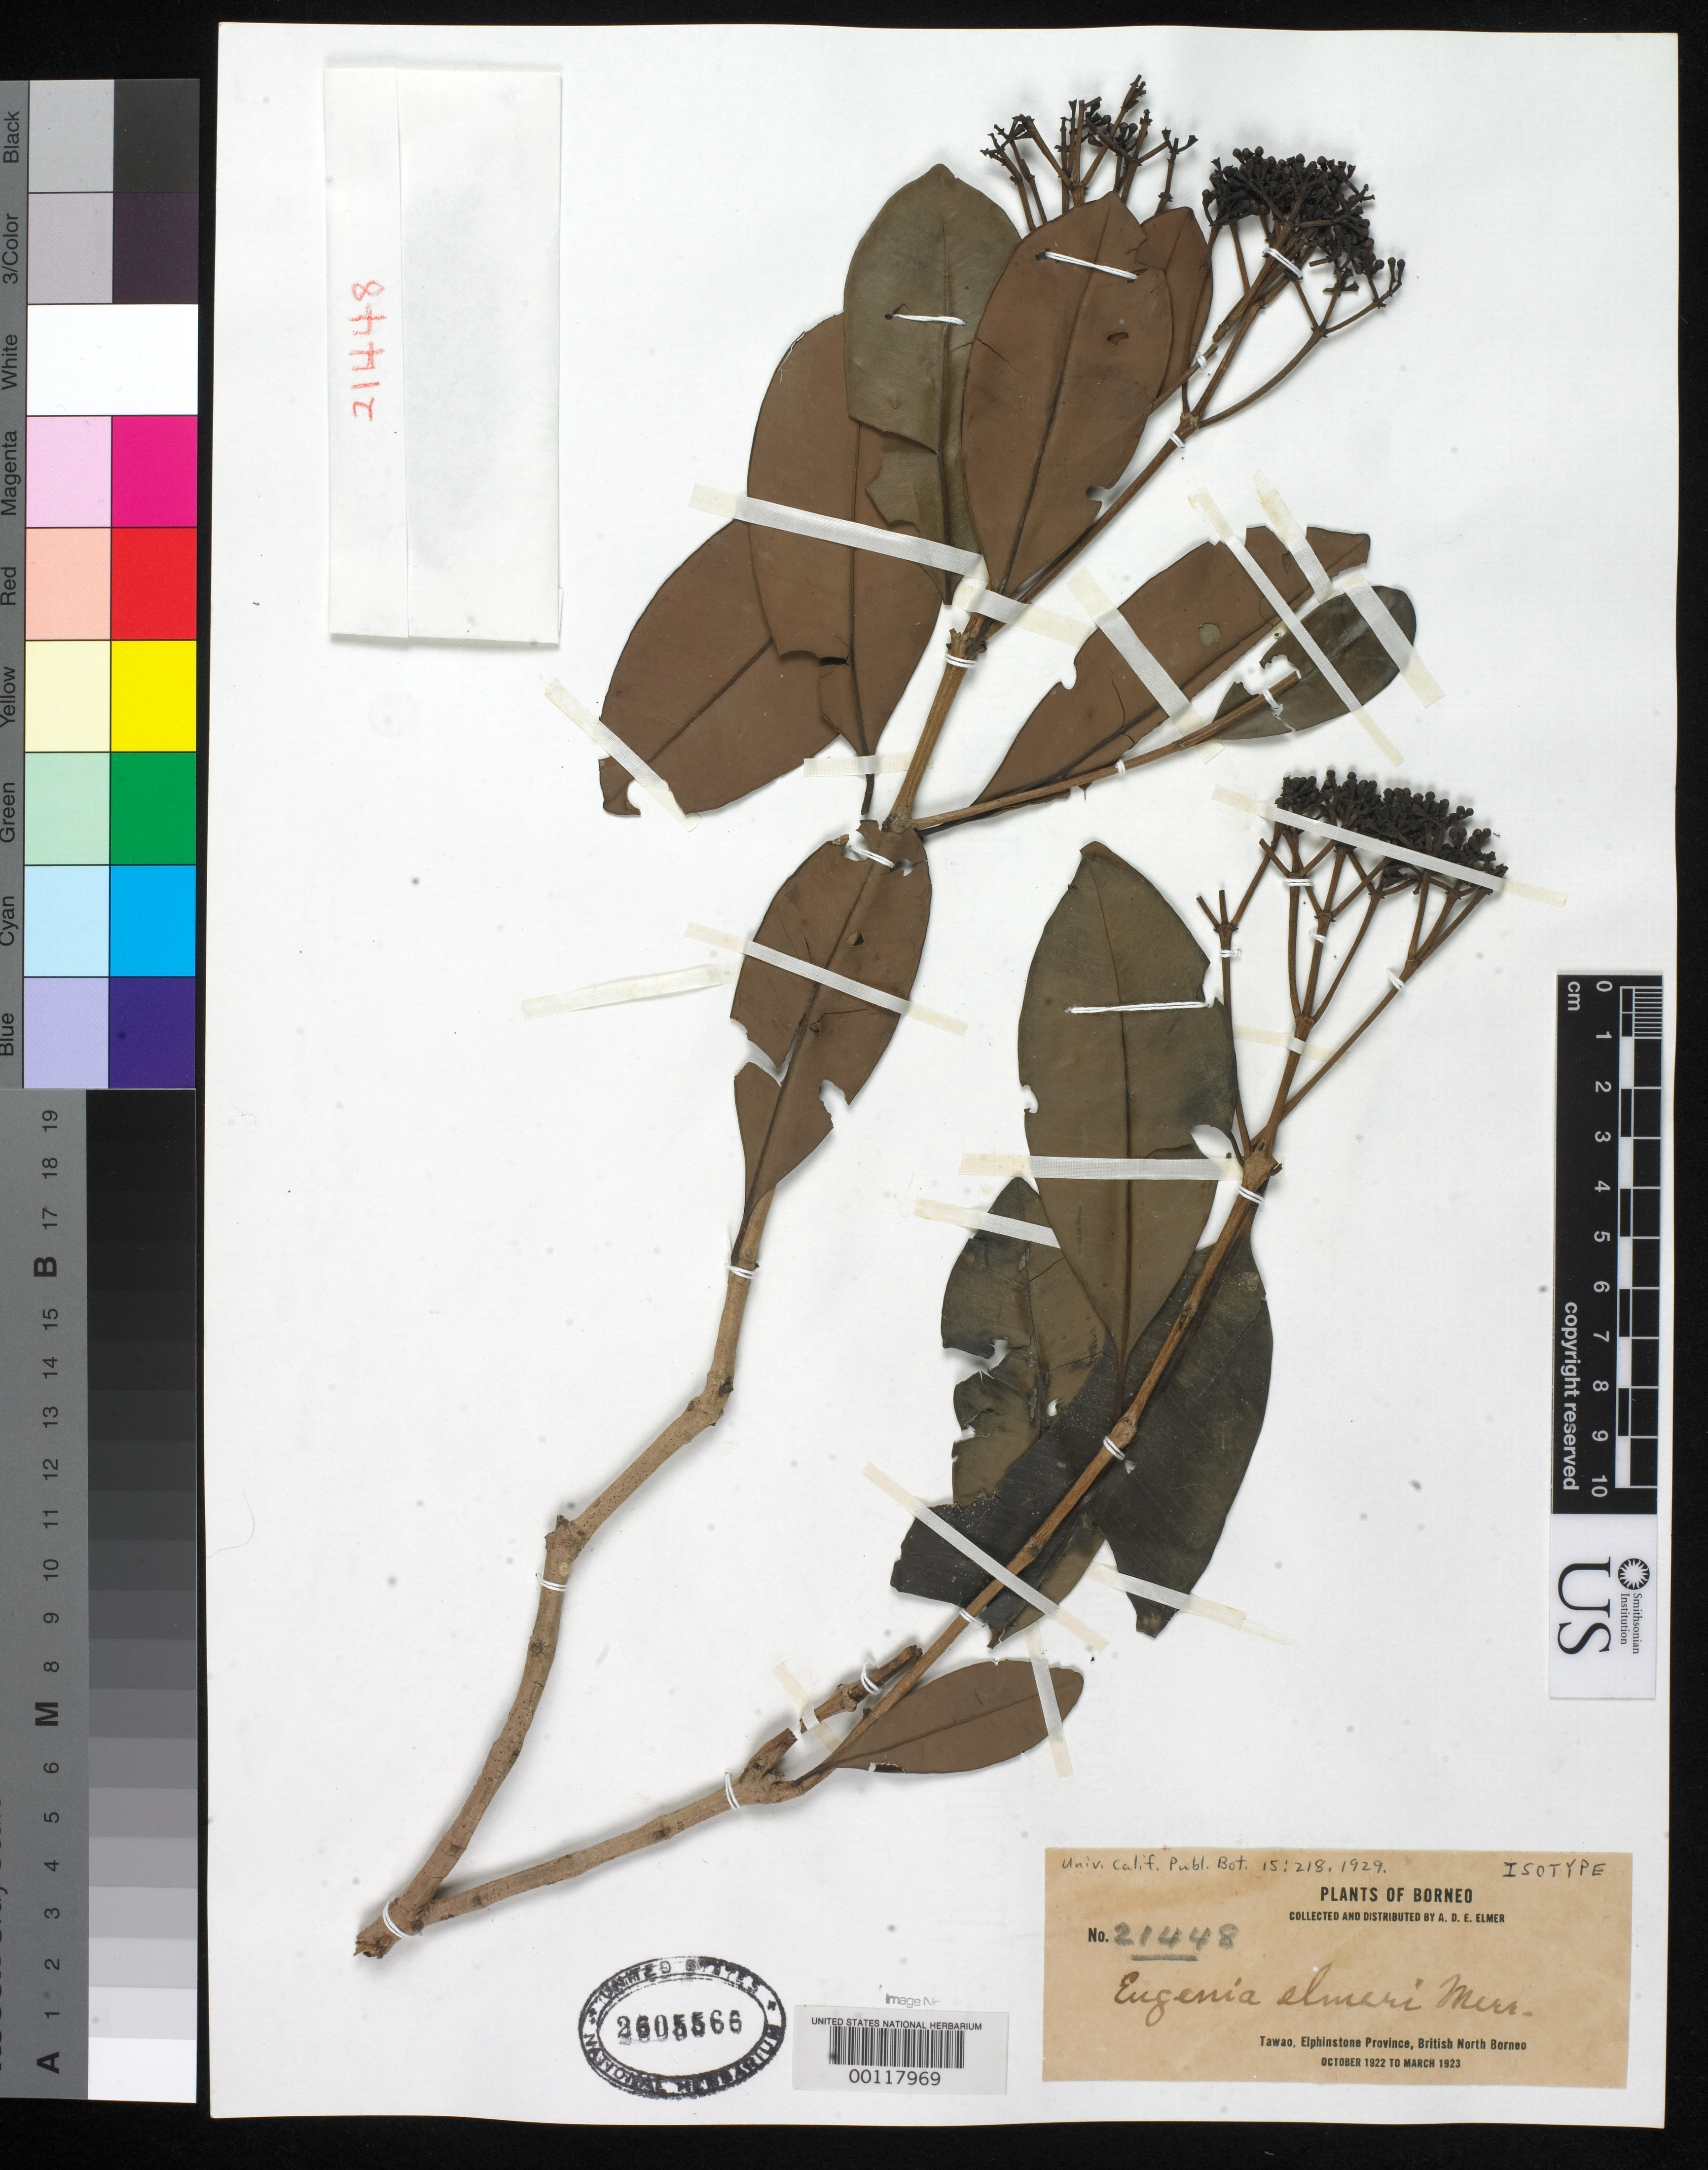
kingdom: Plantae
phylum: Tracheophyta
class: Magnoliopsida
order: Myrtales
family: Myrtaceae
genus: Eugenia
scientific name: Eugenia elmeri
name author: Merr.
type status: Isotype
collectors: A. D. E. Elmer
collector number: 21448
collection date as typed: Oct 1922 to -- Mar 1923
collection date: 1922-10/1923-03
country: Malaysia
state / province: Sabah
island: Borneo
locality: Tawao, Elphinstone Province.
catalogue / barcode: US 2605566